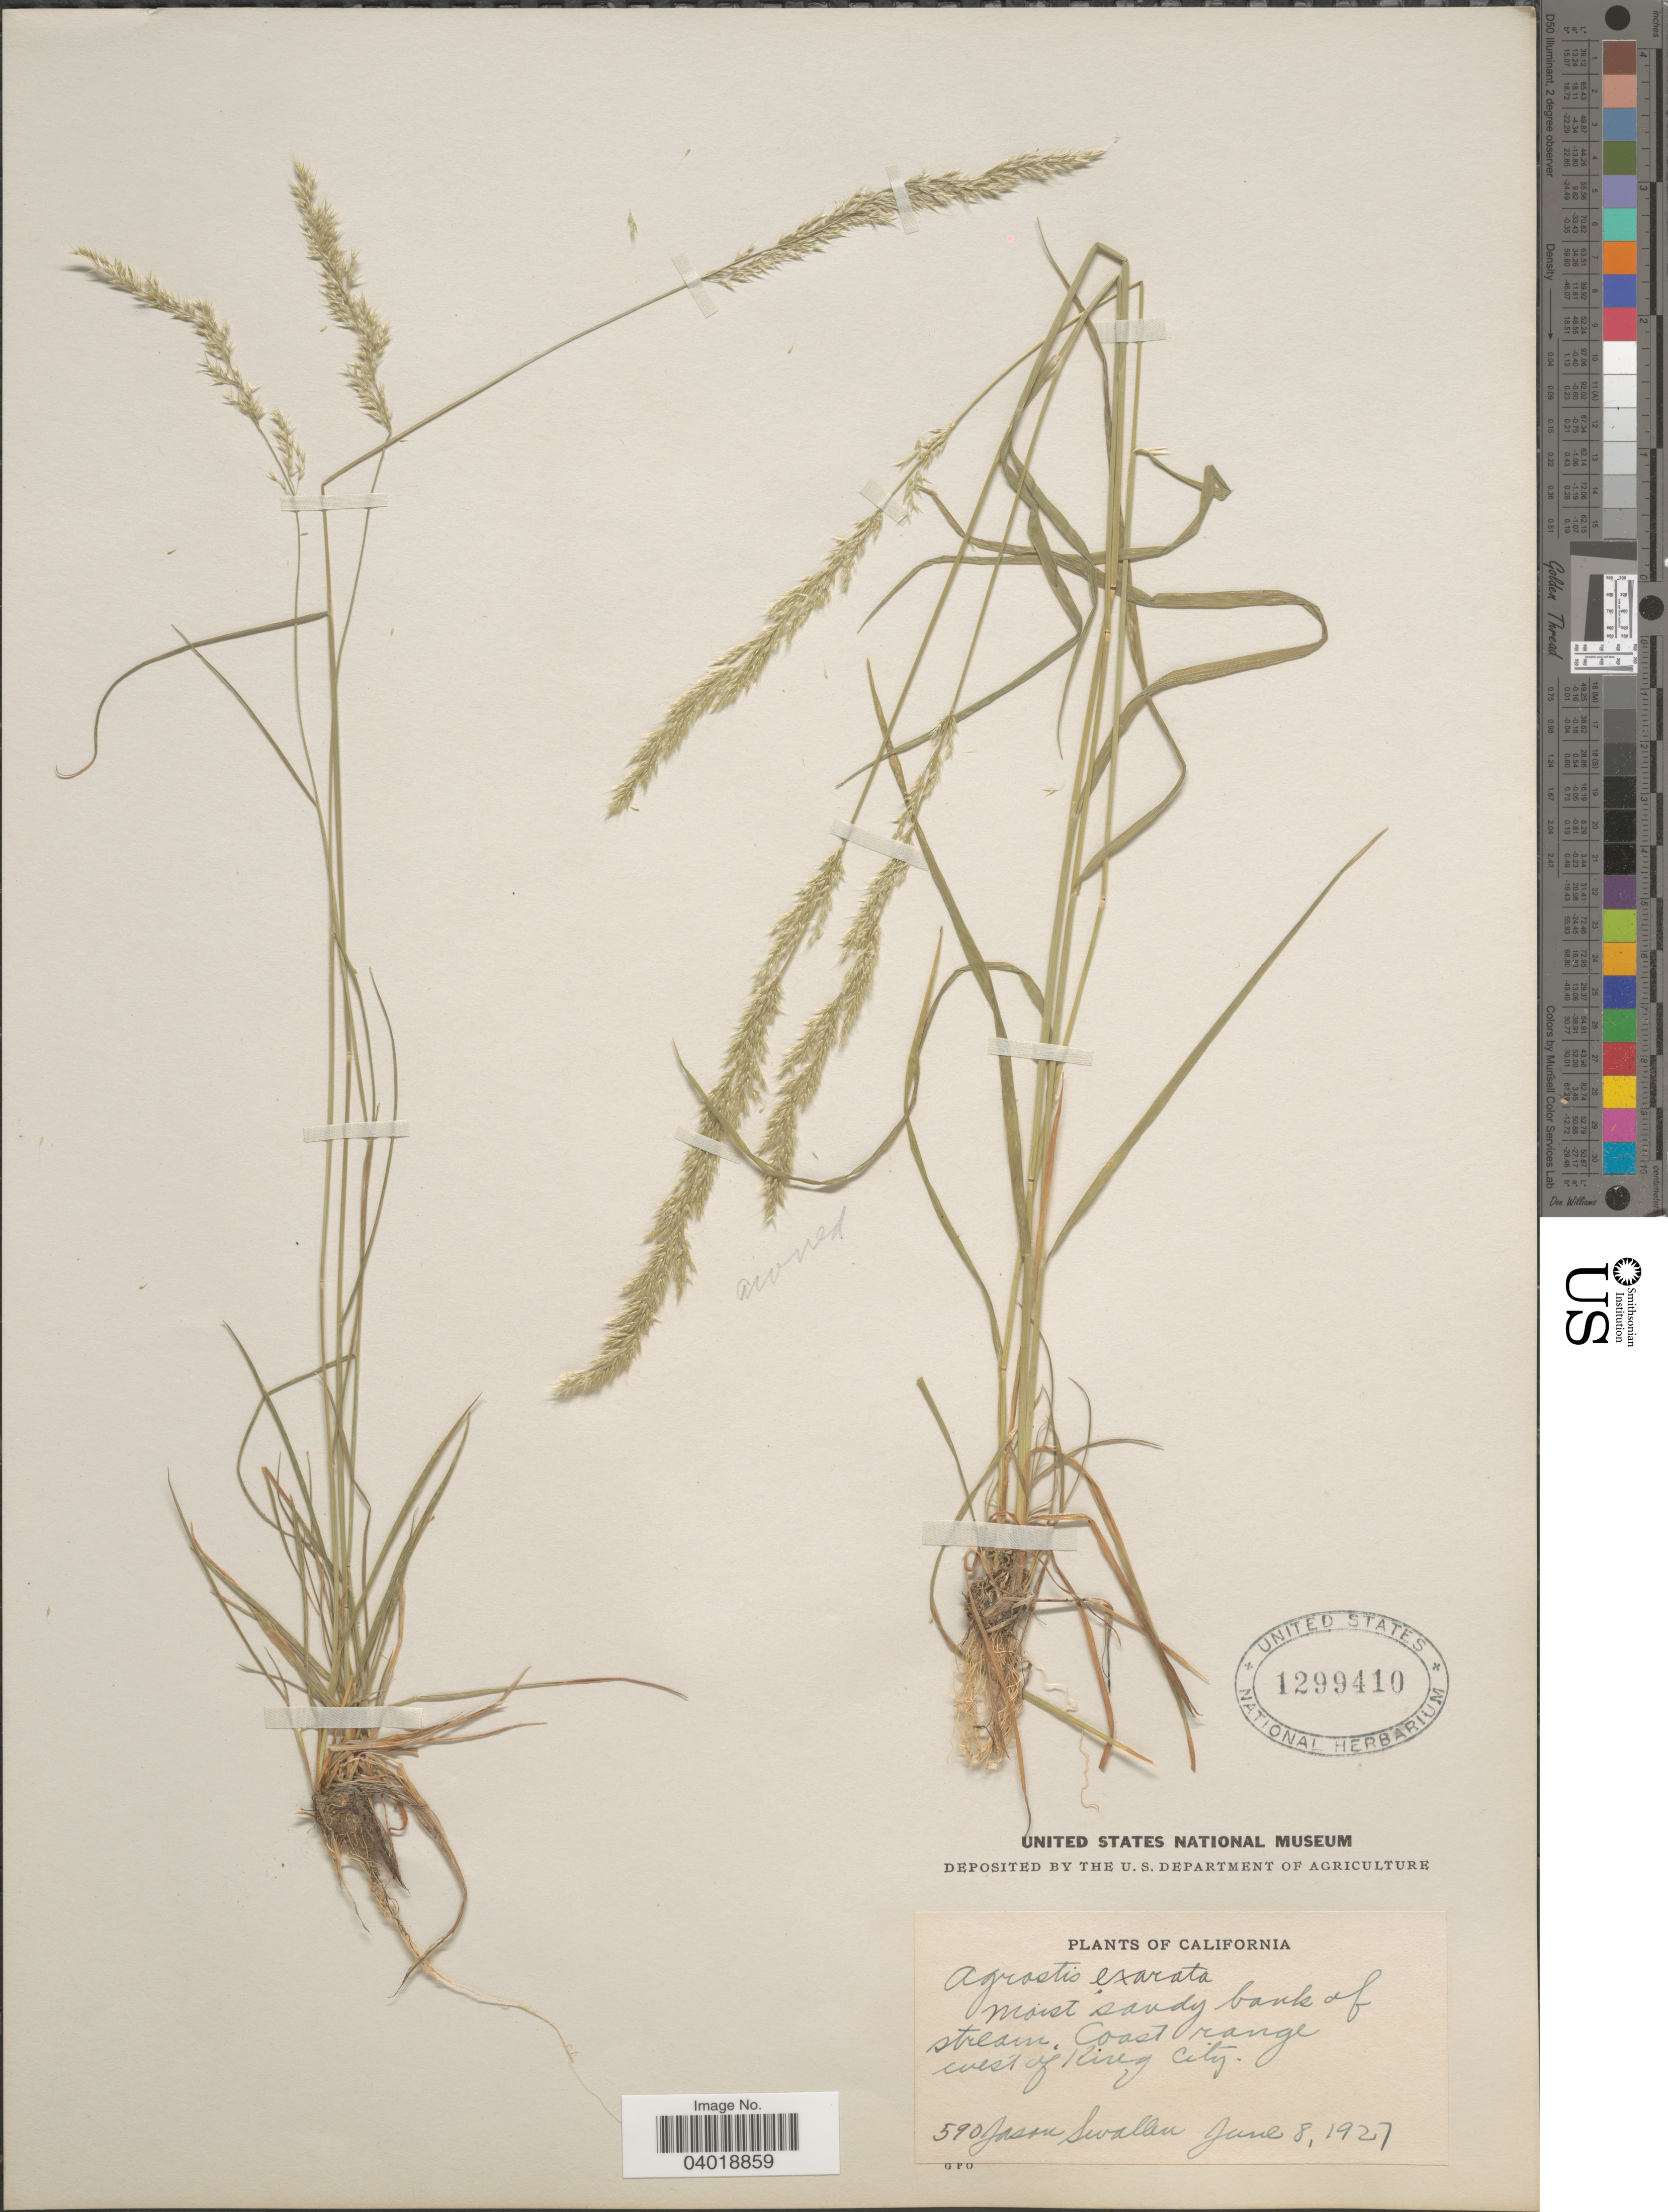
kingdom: Plantae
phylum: Tracheophyta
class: Liliopsida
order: Poales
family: Poaceae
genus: Agrostis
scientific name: Agrostis exarata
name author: Trin.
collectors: J. R. Swallen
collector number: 590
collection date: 1927-06-08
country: United States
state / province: California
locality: Bank of stream, Coast range west of King City.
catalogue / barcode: US 1299410